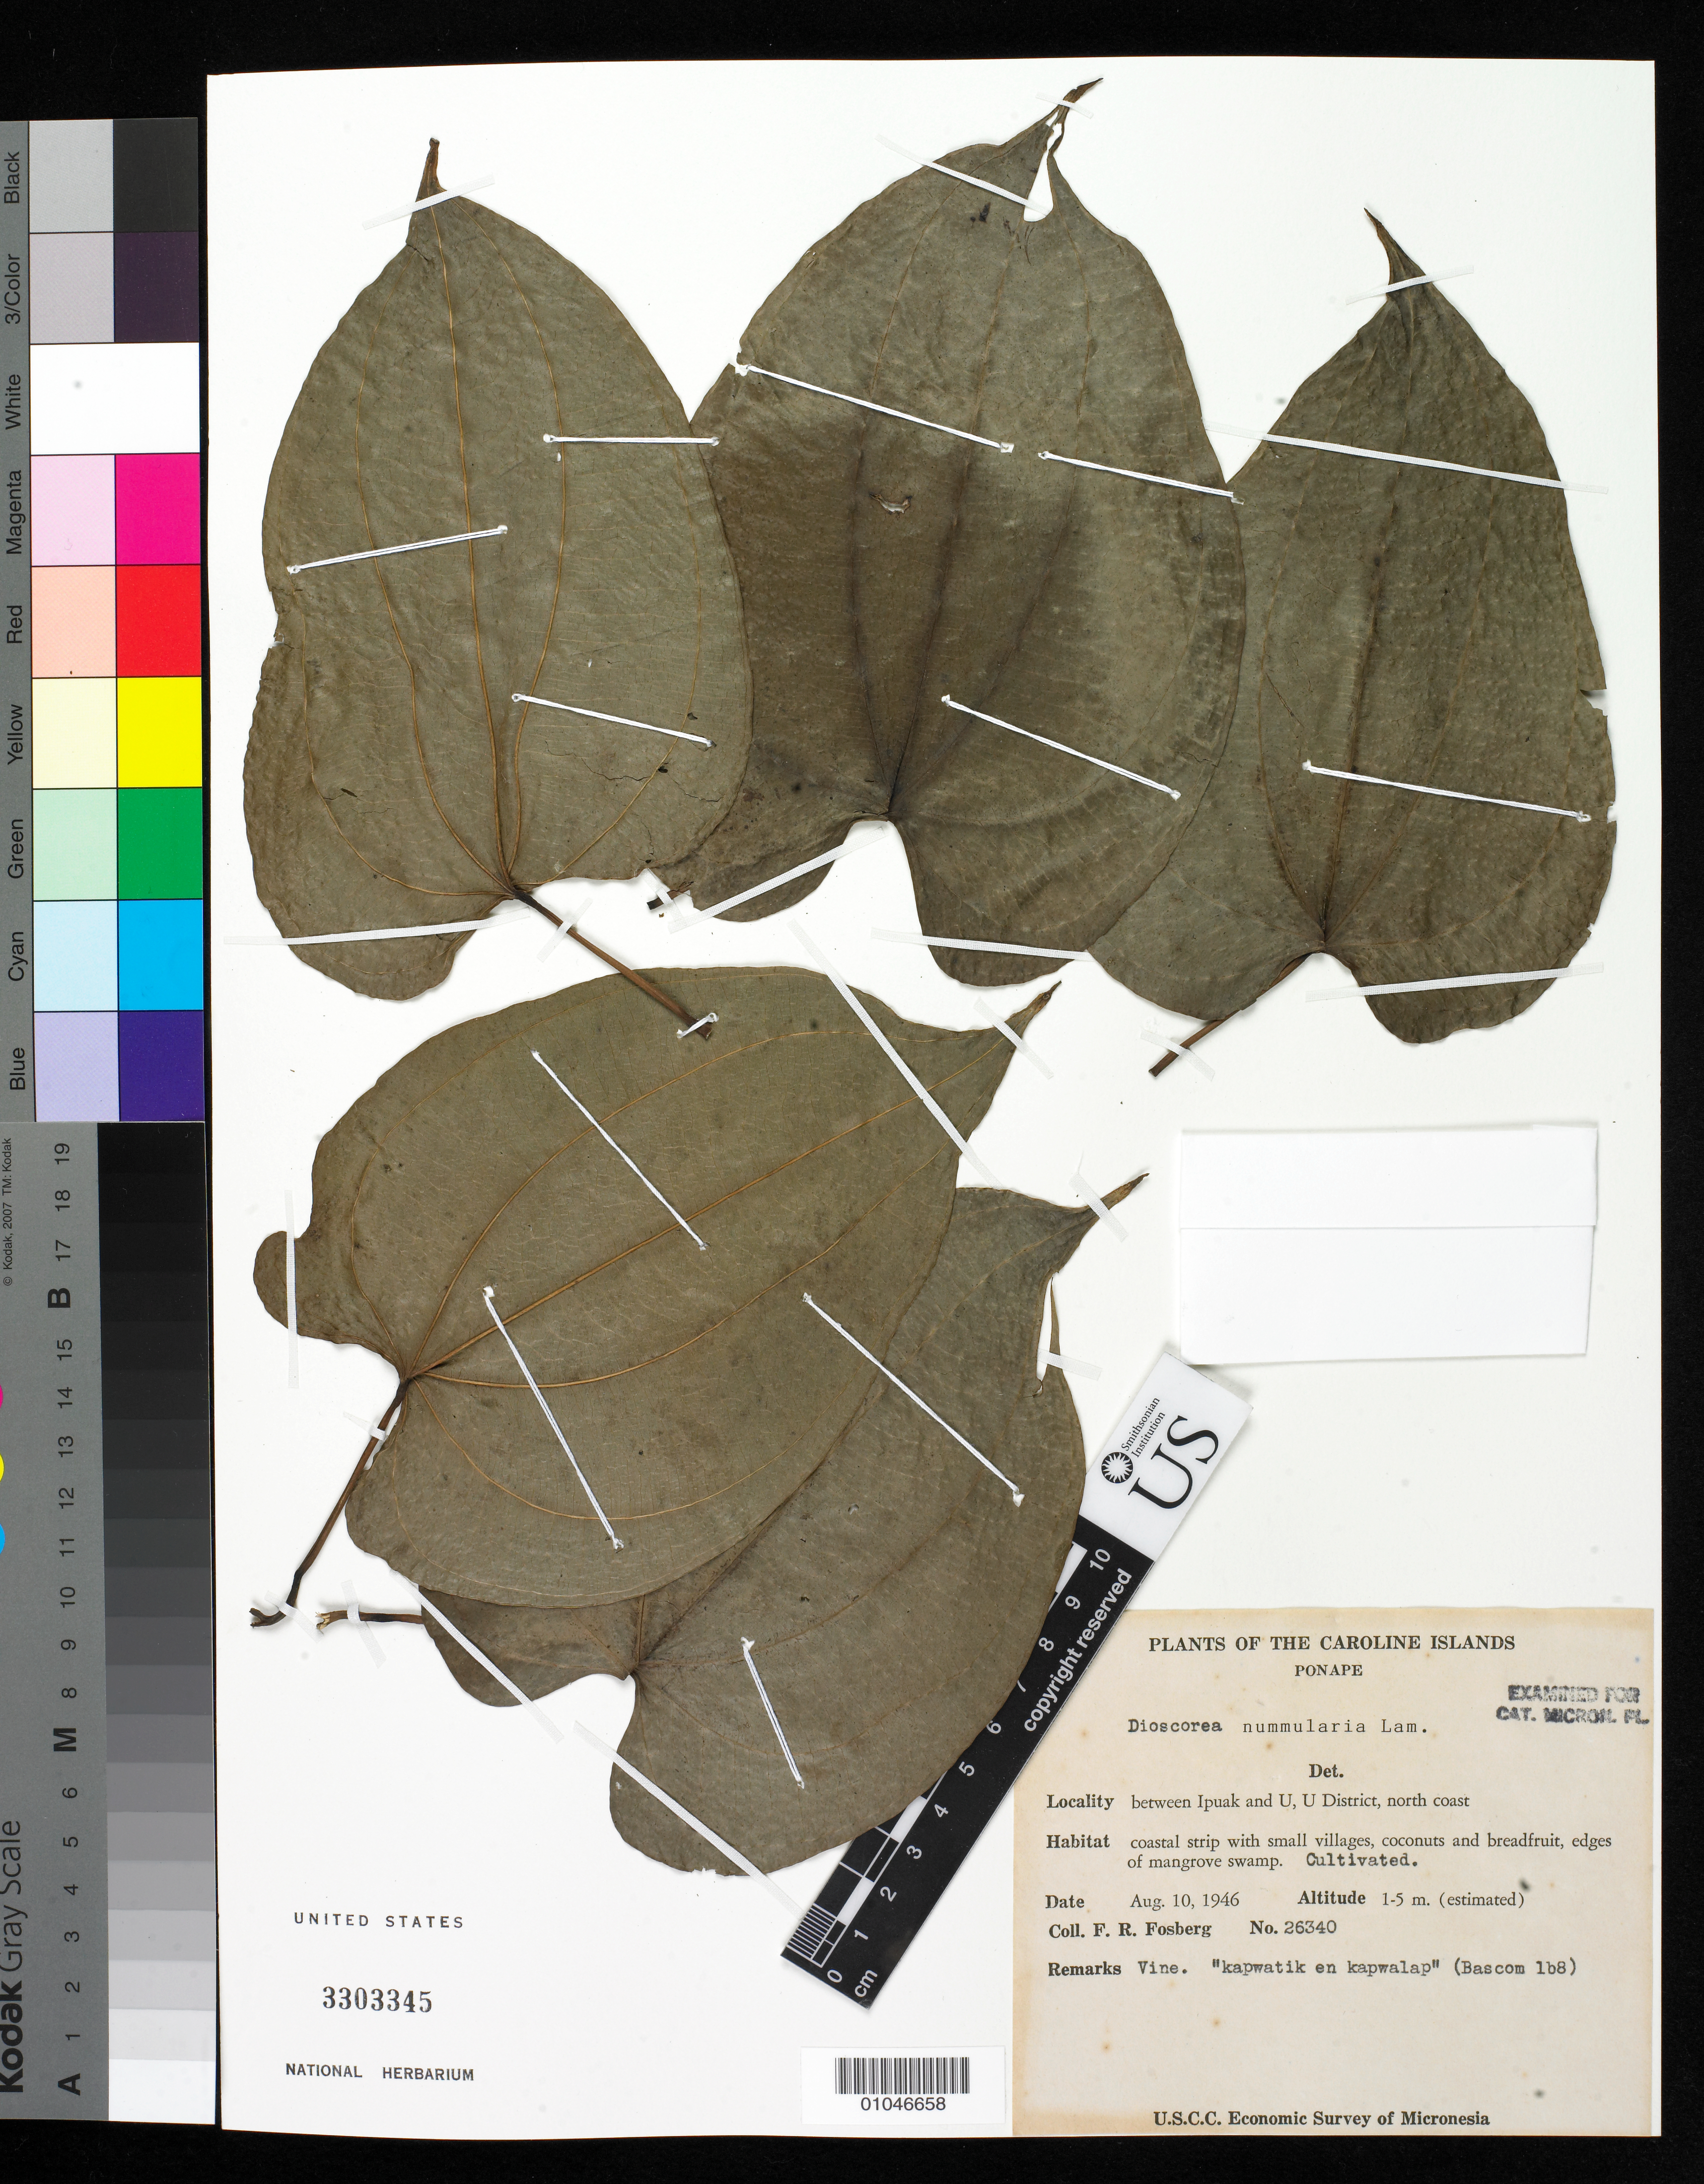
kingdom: Plantae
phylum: Tracheophyta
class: Liliopsida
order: Dioscoreales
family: Dioscoreaceae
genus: Dioscorea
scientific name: Dioscorea nummularia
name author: Lam.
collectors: F. R. Fosberg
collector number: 26340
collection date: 1946-08-10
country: Micronesia, Federated States of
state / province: Pohnpei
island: Pohnpei [Ponape]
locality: Between Ipuak and U, U District, north coast, Ponape, Caroline Islands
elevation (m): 1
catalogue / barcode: US 3303345